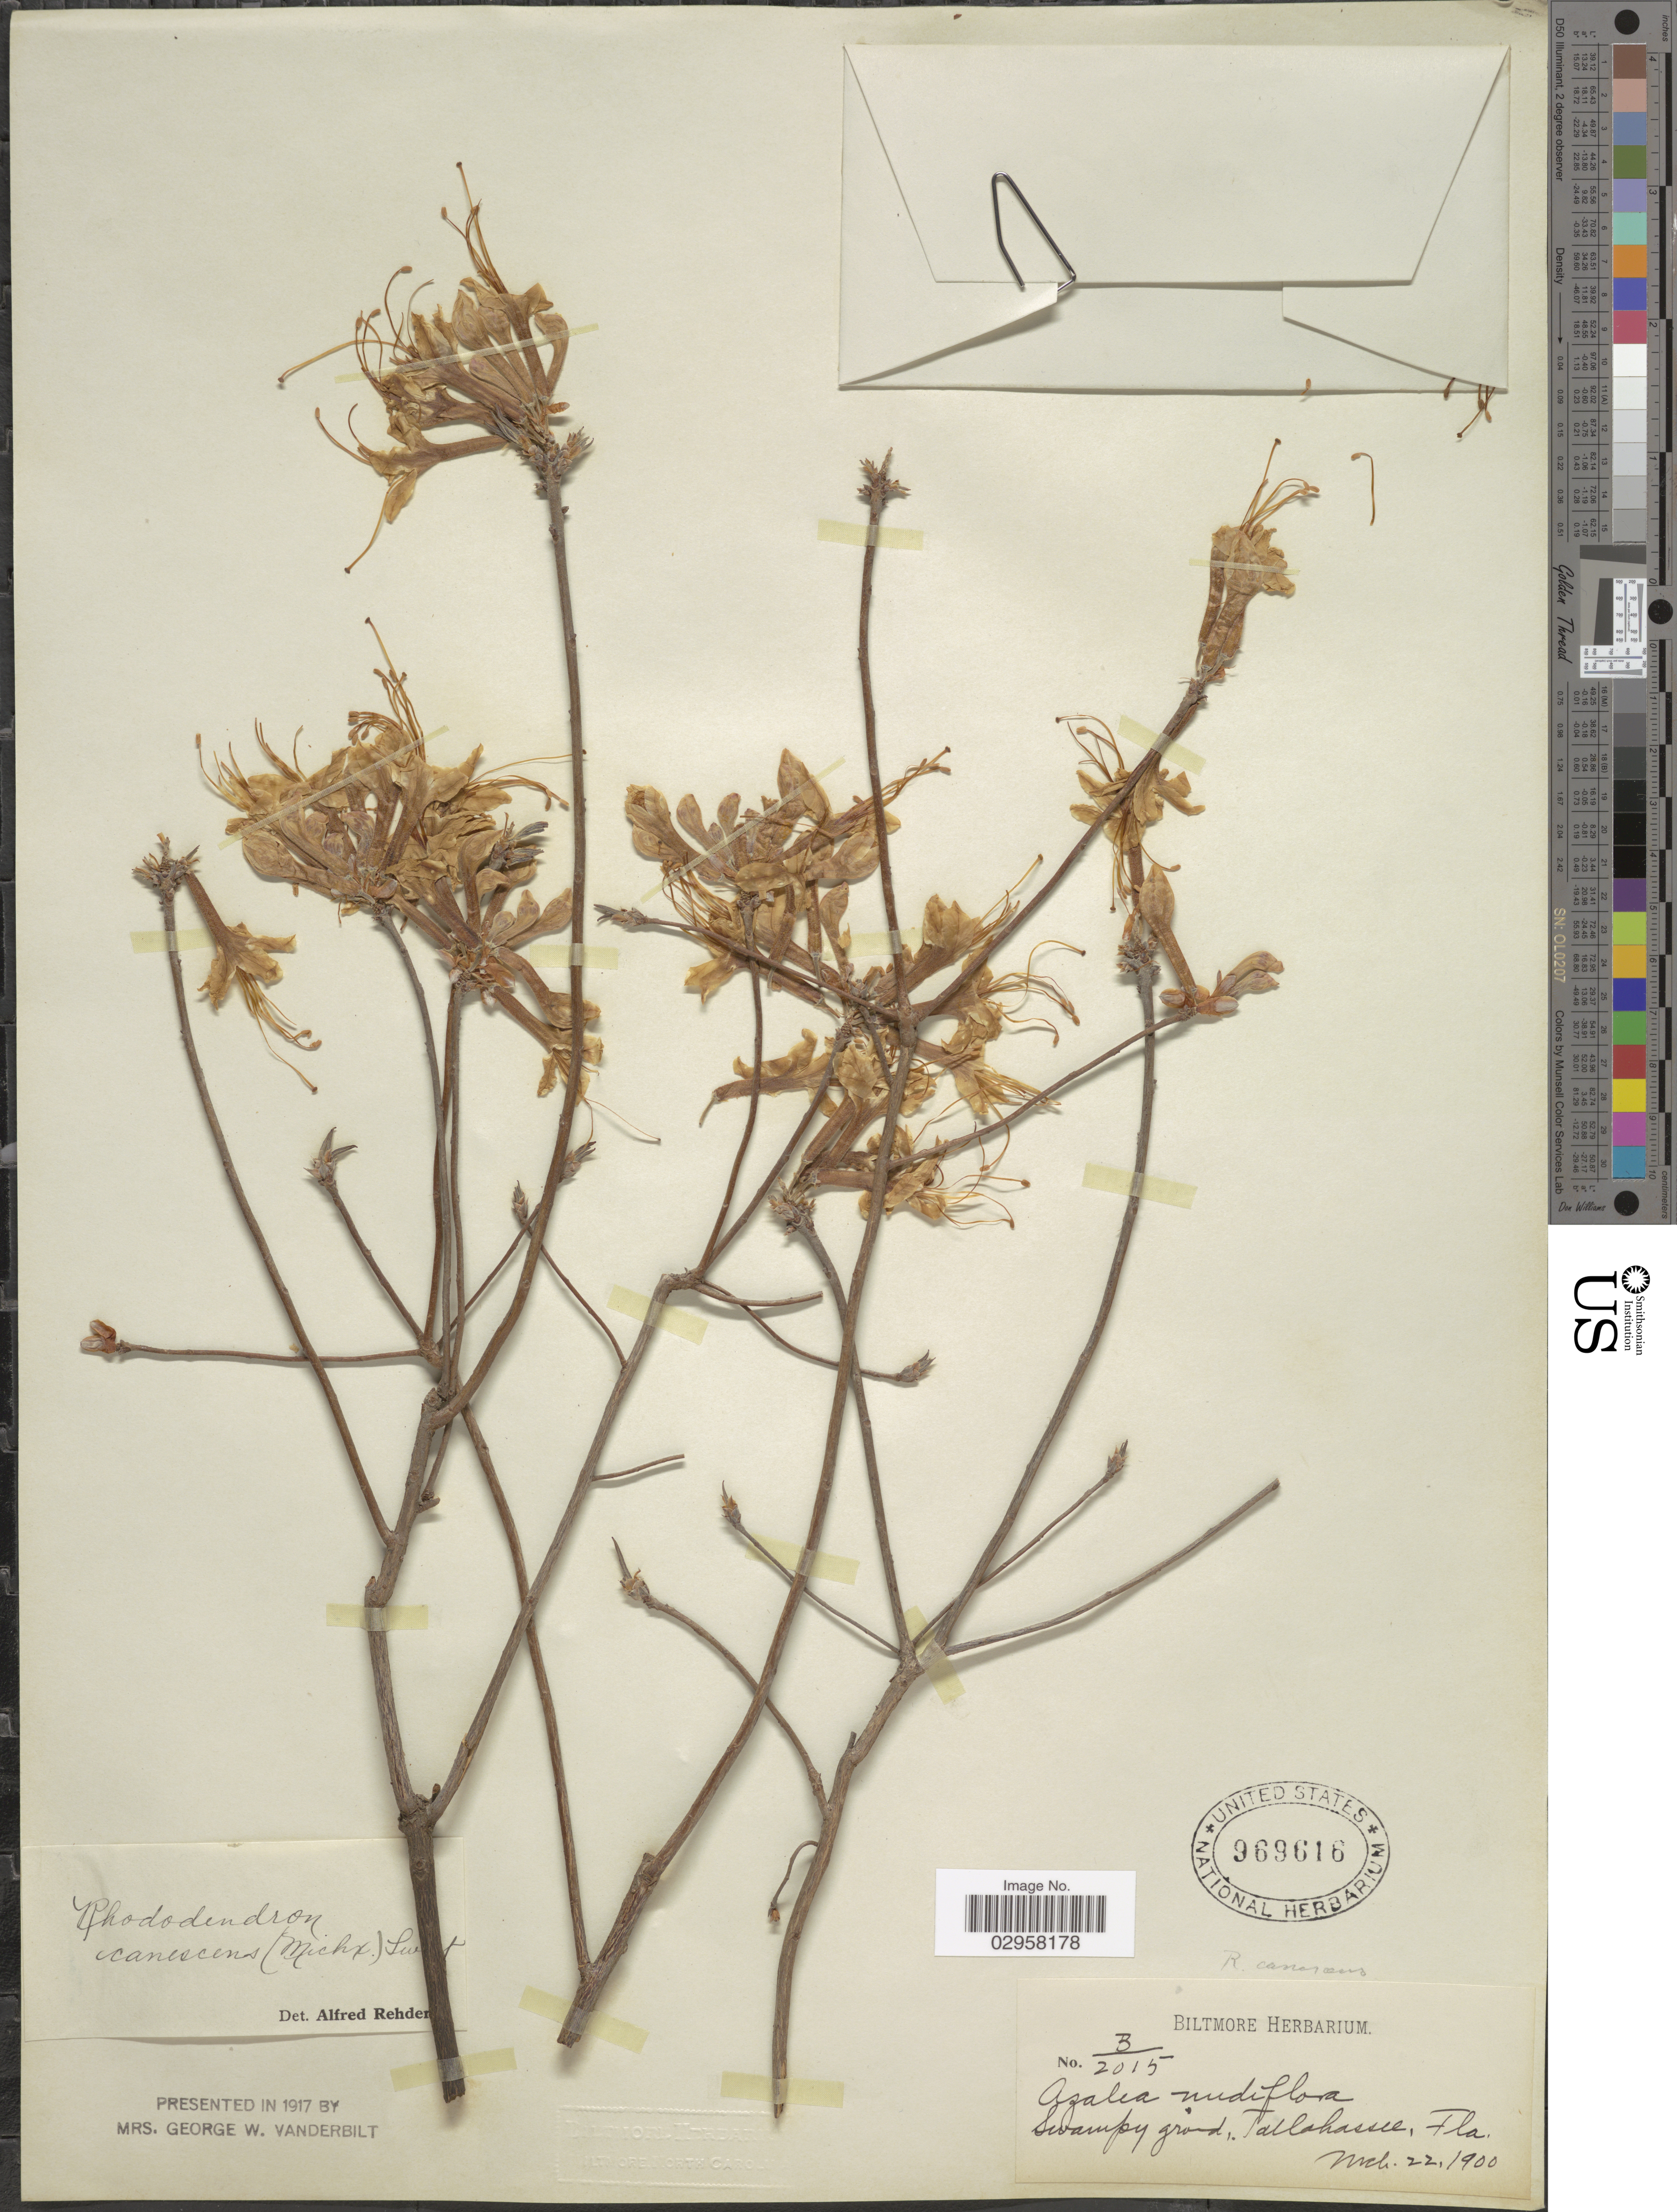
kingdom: Plantae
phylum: Tracheophyta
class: Magnoliopsida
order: Ericales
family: Ericaceae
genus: Rhododendron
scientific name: Rhododendron canescens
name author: (Michx.) Sweet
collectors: ex herb. Biltmore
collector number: B/2015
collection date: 1900-03-22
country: United States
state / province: Florida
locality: Tallahassee.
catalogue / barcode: US 969616